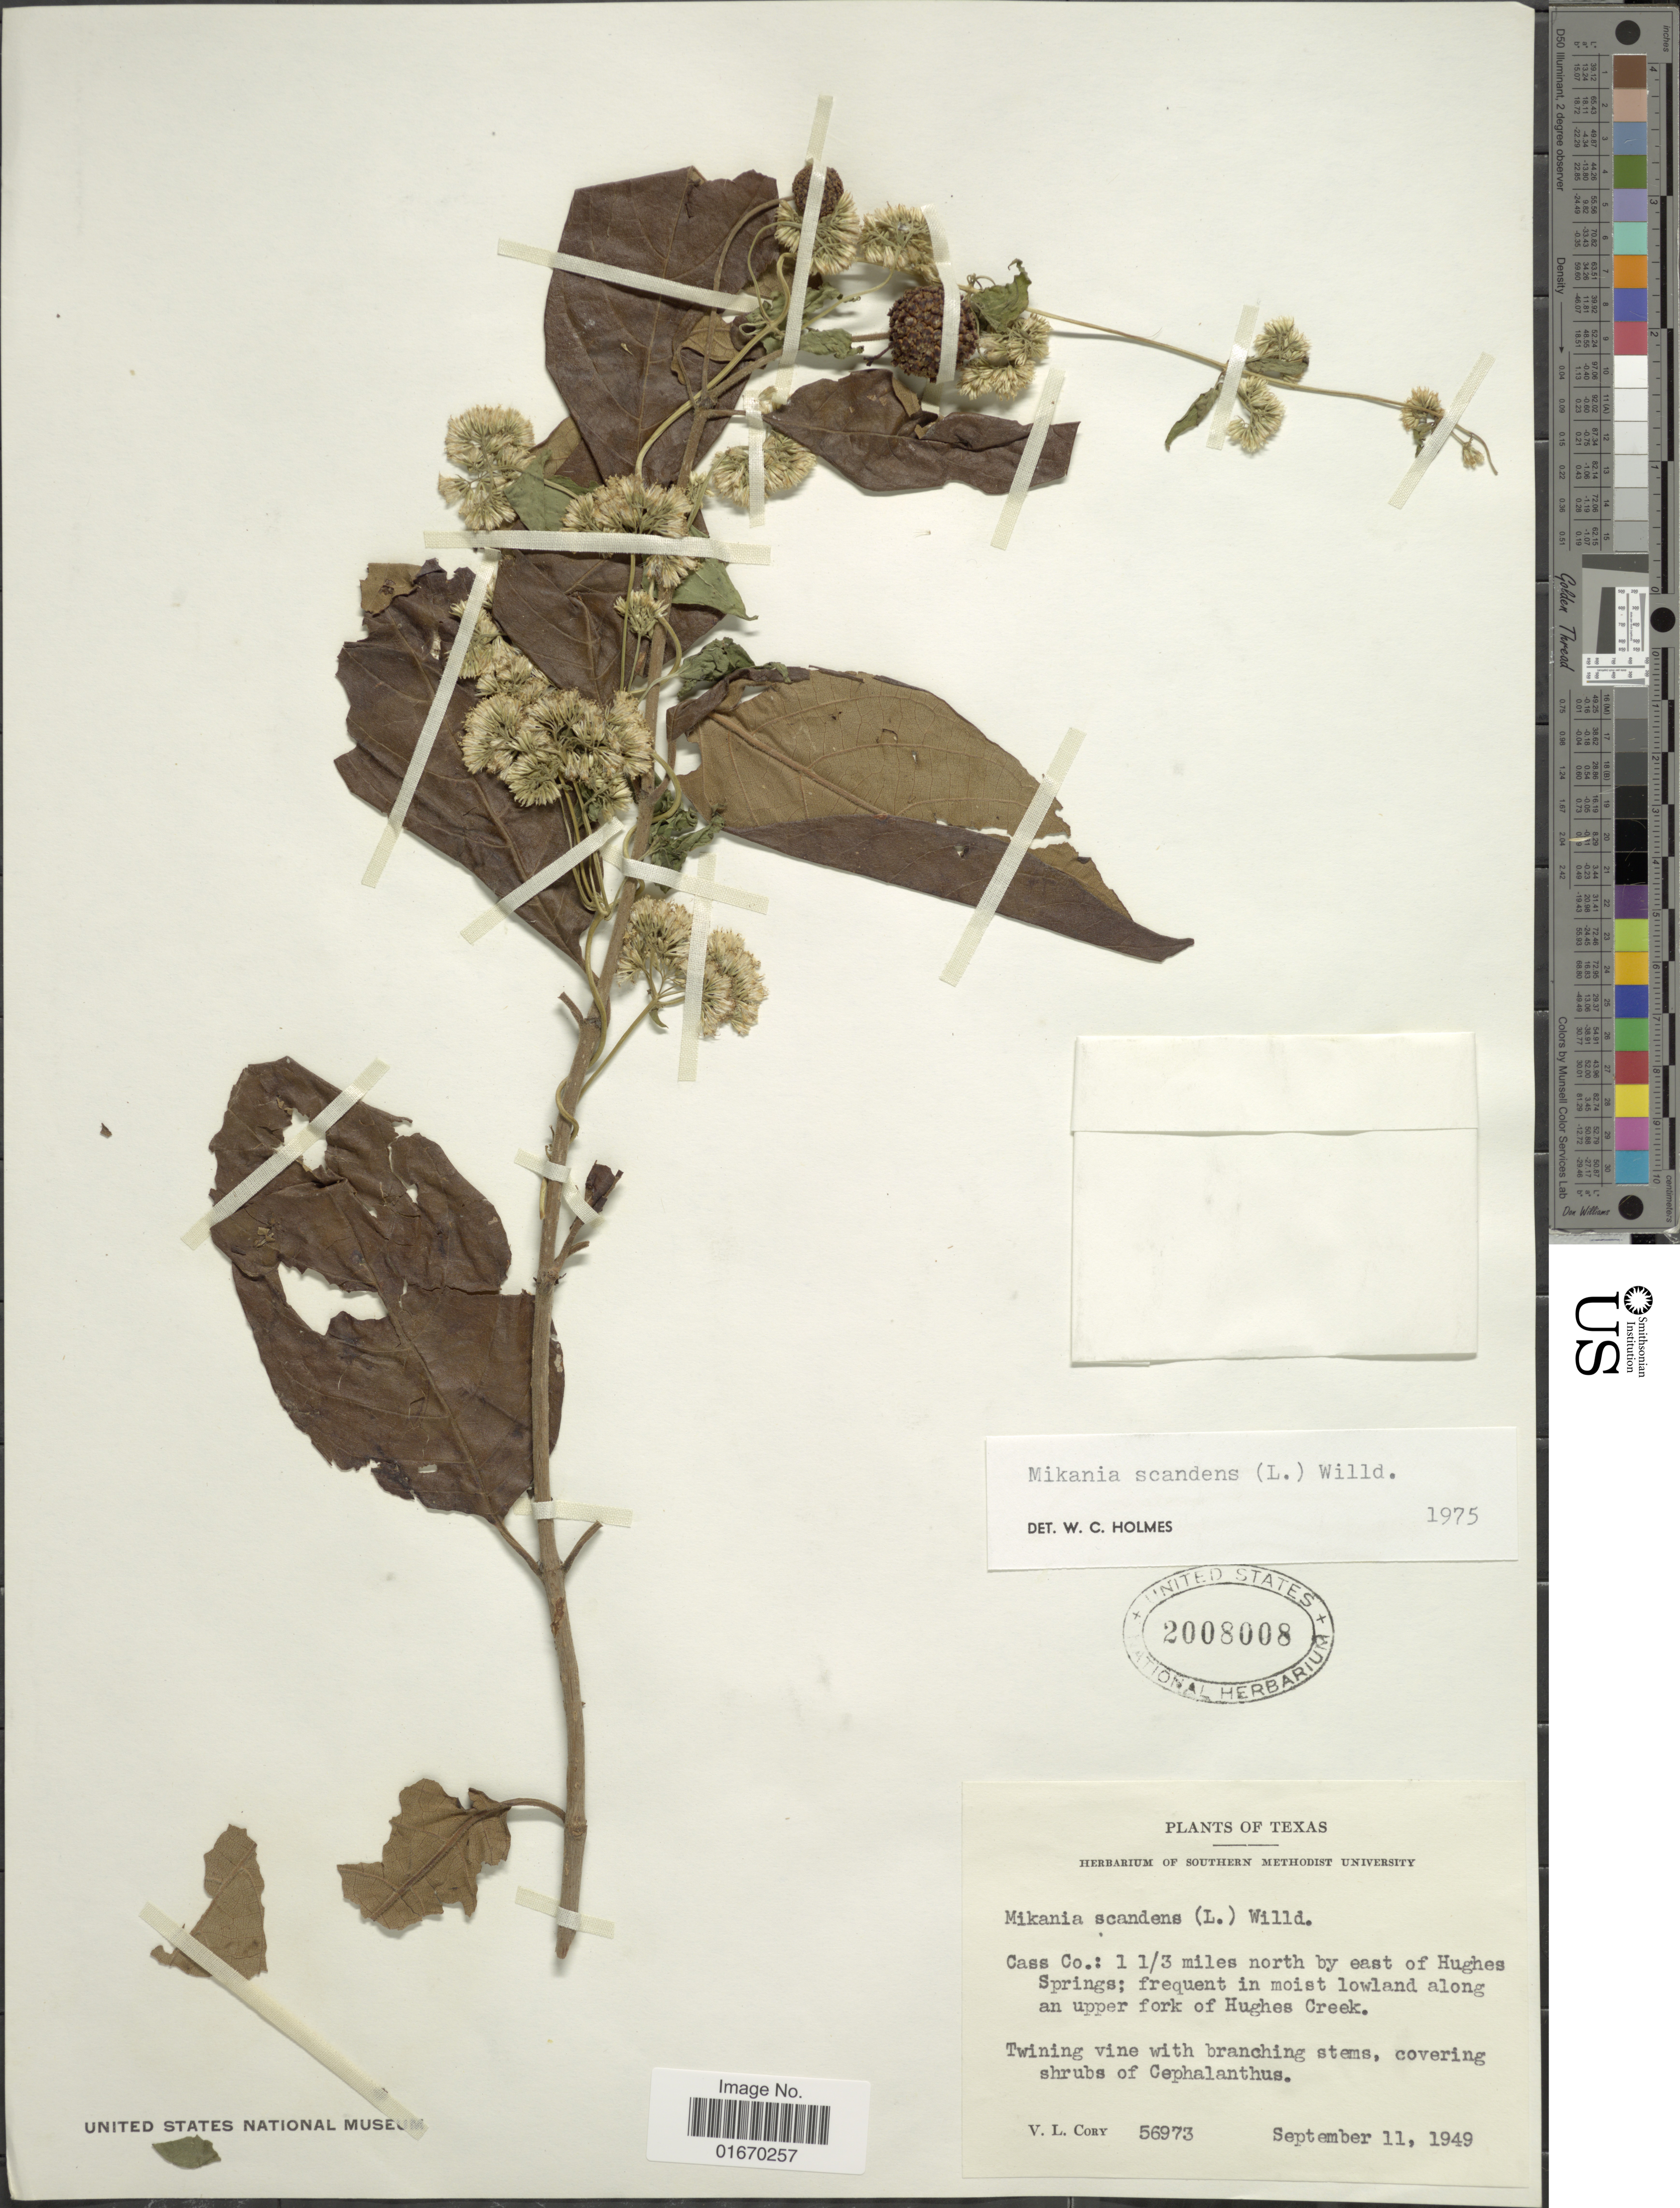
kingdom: Plantae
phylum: Tracheophyta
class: Magnoliopsida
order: Asterales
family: Asteraceae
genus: Mikania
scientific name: Mikania scandens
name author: (L.) Willd.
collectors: V. Cory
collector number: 56973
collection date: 1949-09-11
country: United States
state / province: Texas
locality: Cass Co., 1 1/3 miles north by east of Hughes Springs, upper fork of Hughes Creek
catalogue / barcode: US 2008008